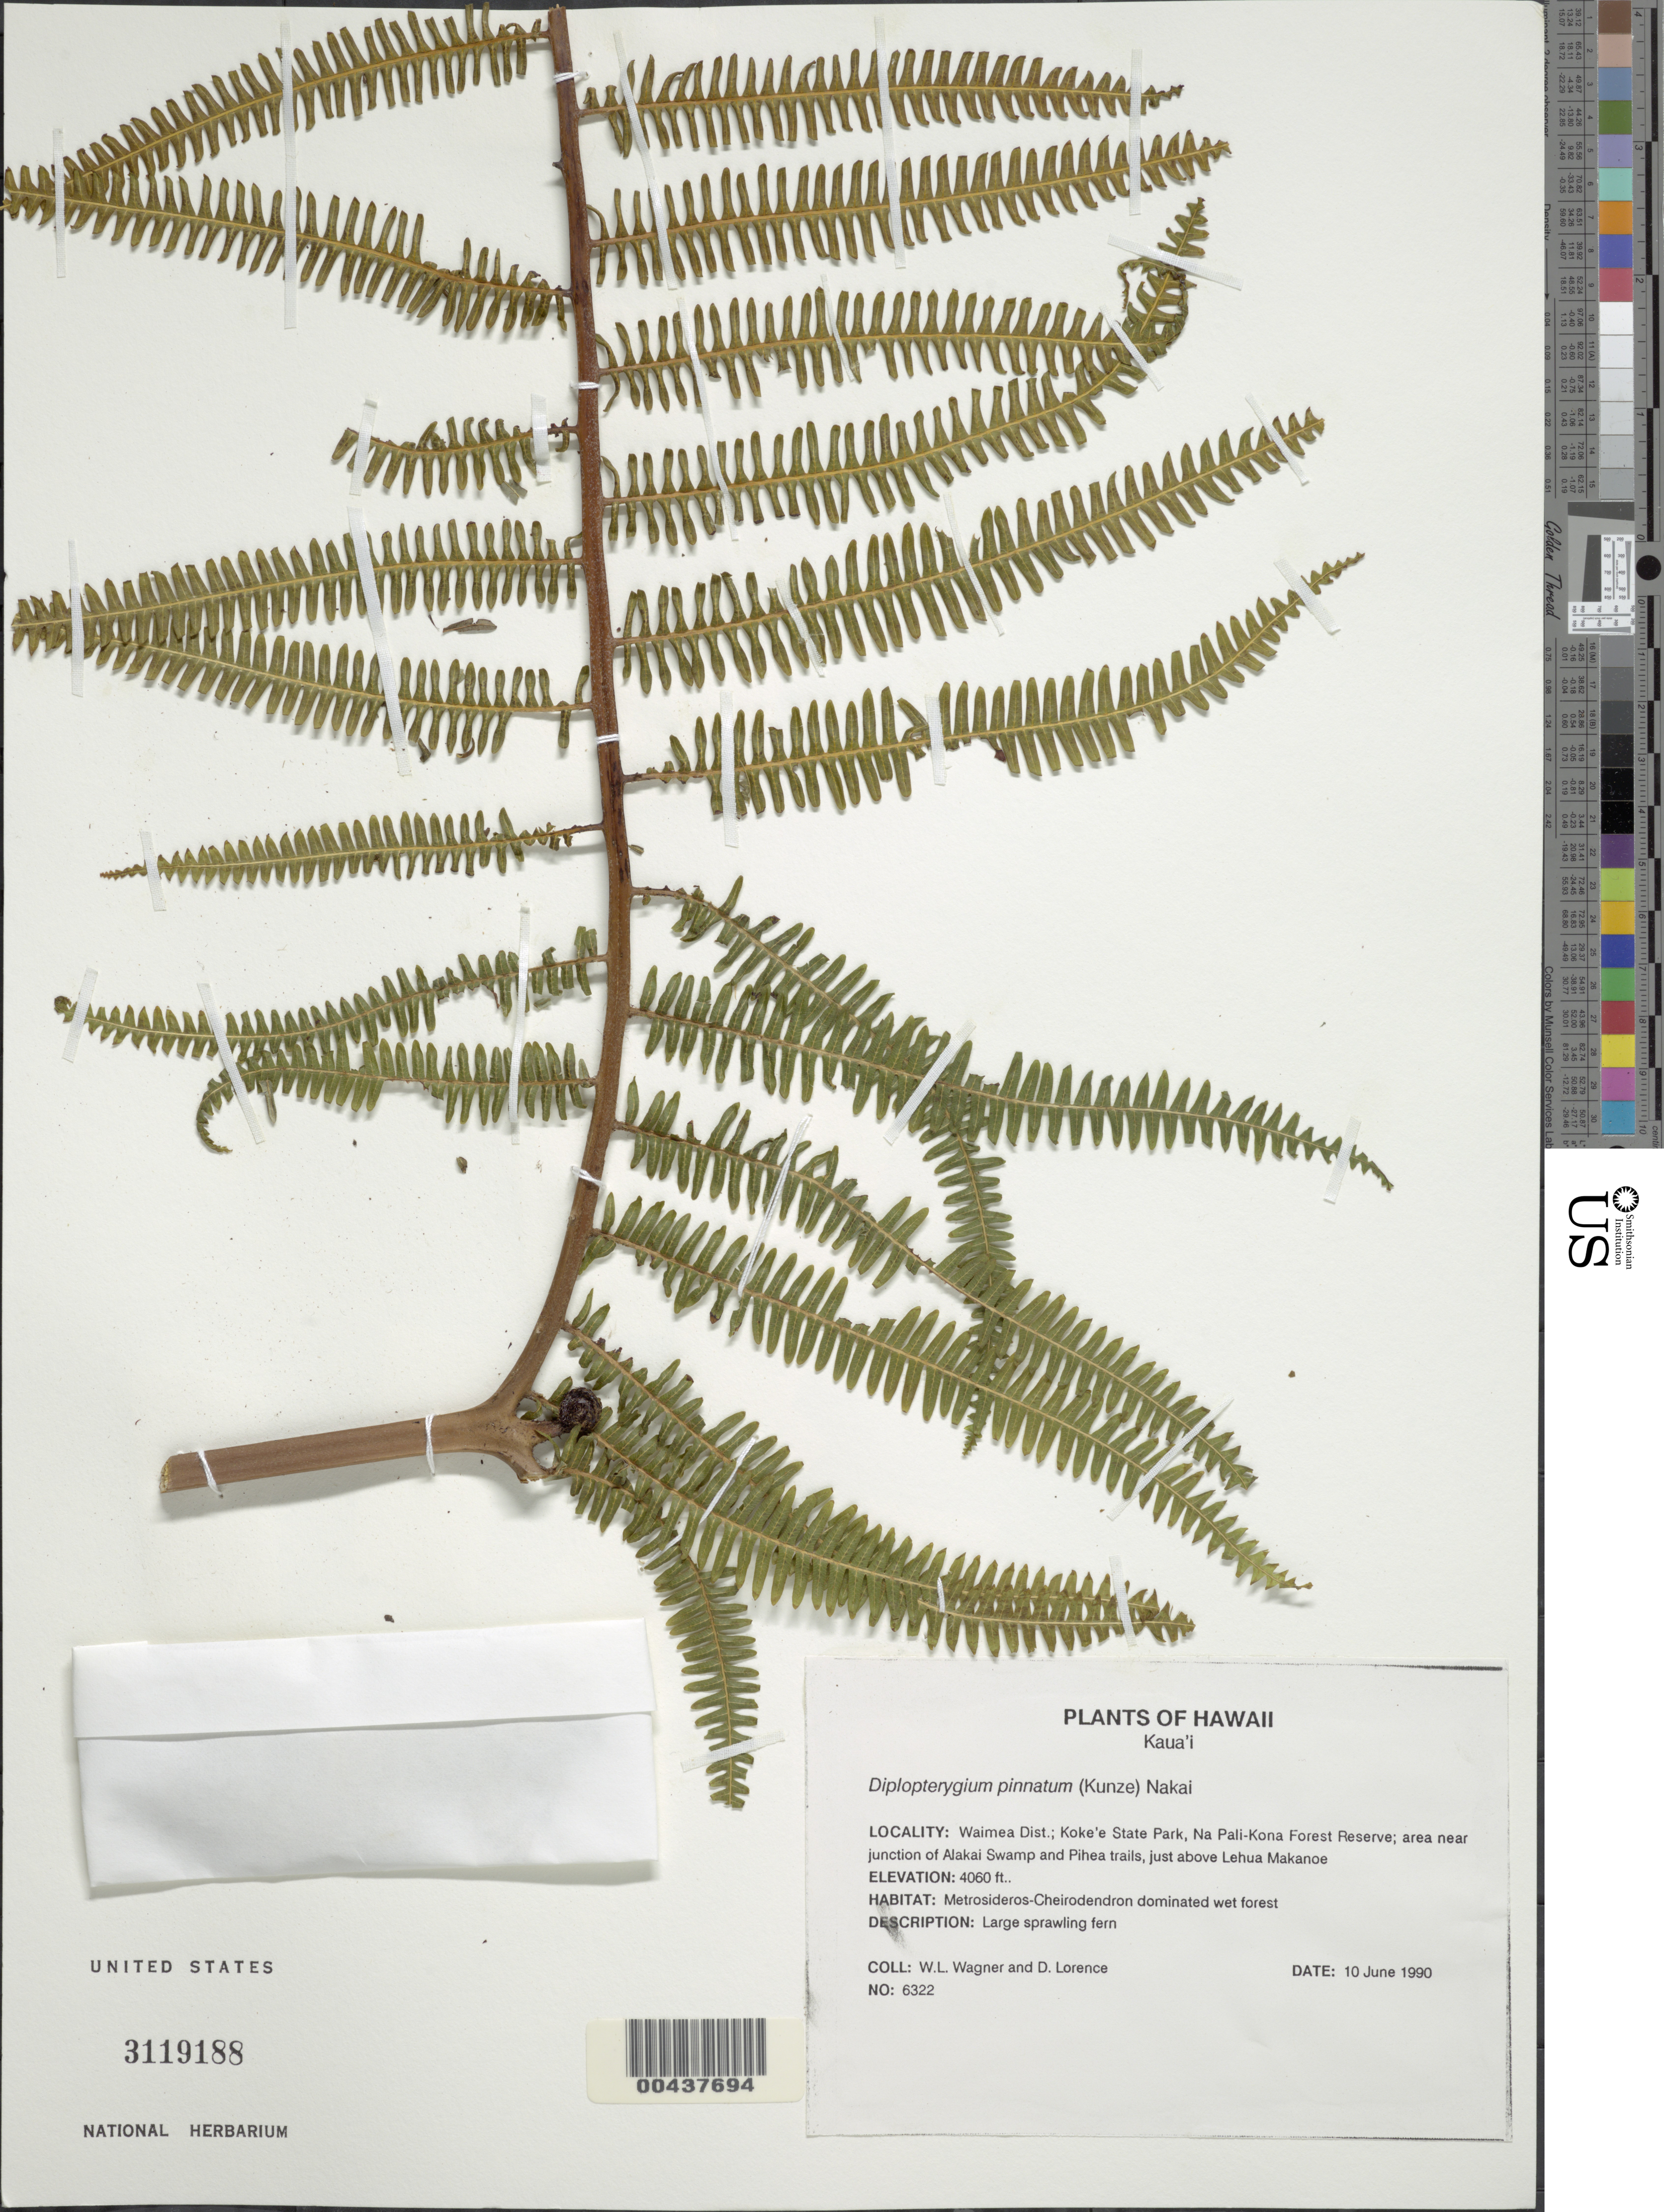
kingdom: Plantae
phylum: Tracheophyta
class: Polypodiopsida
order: Gleicheniales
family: Gleicheniaceae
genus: Diplopterygium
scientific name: Diplopterygium pinnatum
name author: (Kunze) Nakai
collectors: W. L. Wagner & D. Lorence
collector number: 6322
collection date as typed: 10 Jun 1990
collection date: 1990-06-10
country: United States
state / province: Hawaii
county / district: Kauai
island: Kaua'i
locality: Waimea Dist.; Koke'e State Pk., Na Pali-Kona For. Res.; area near jct. Alakai Swamp and Pihea trails, just above Lehua Makanoe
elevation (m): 1237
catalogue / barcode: US 3119188